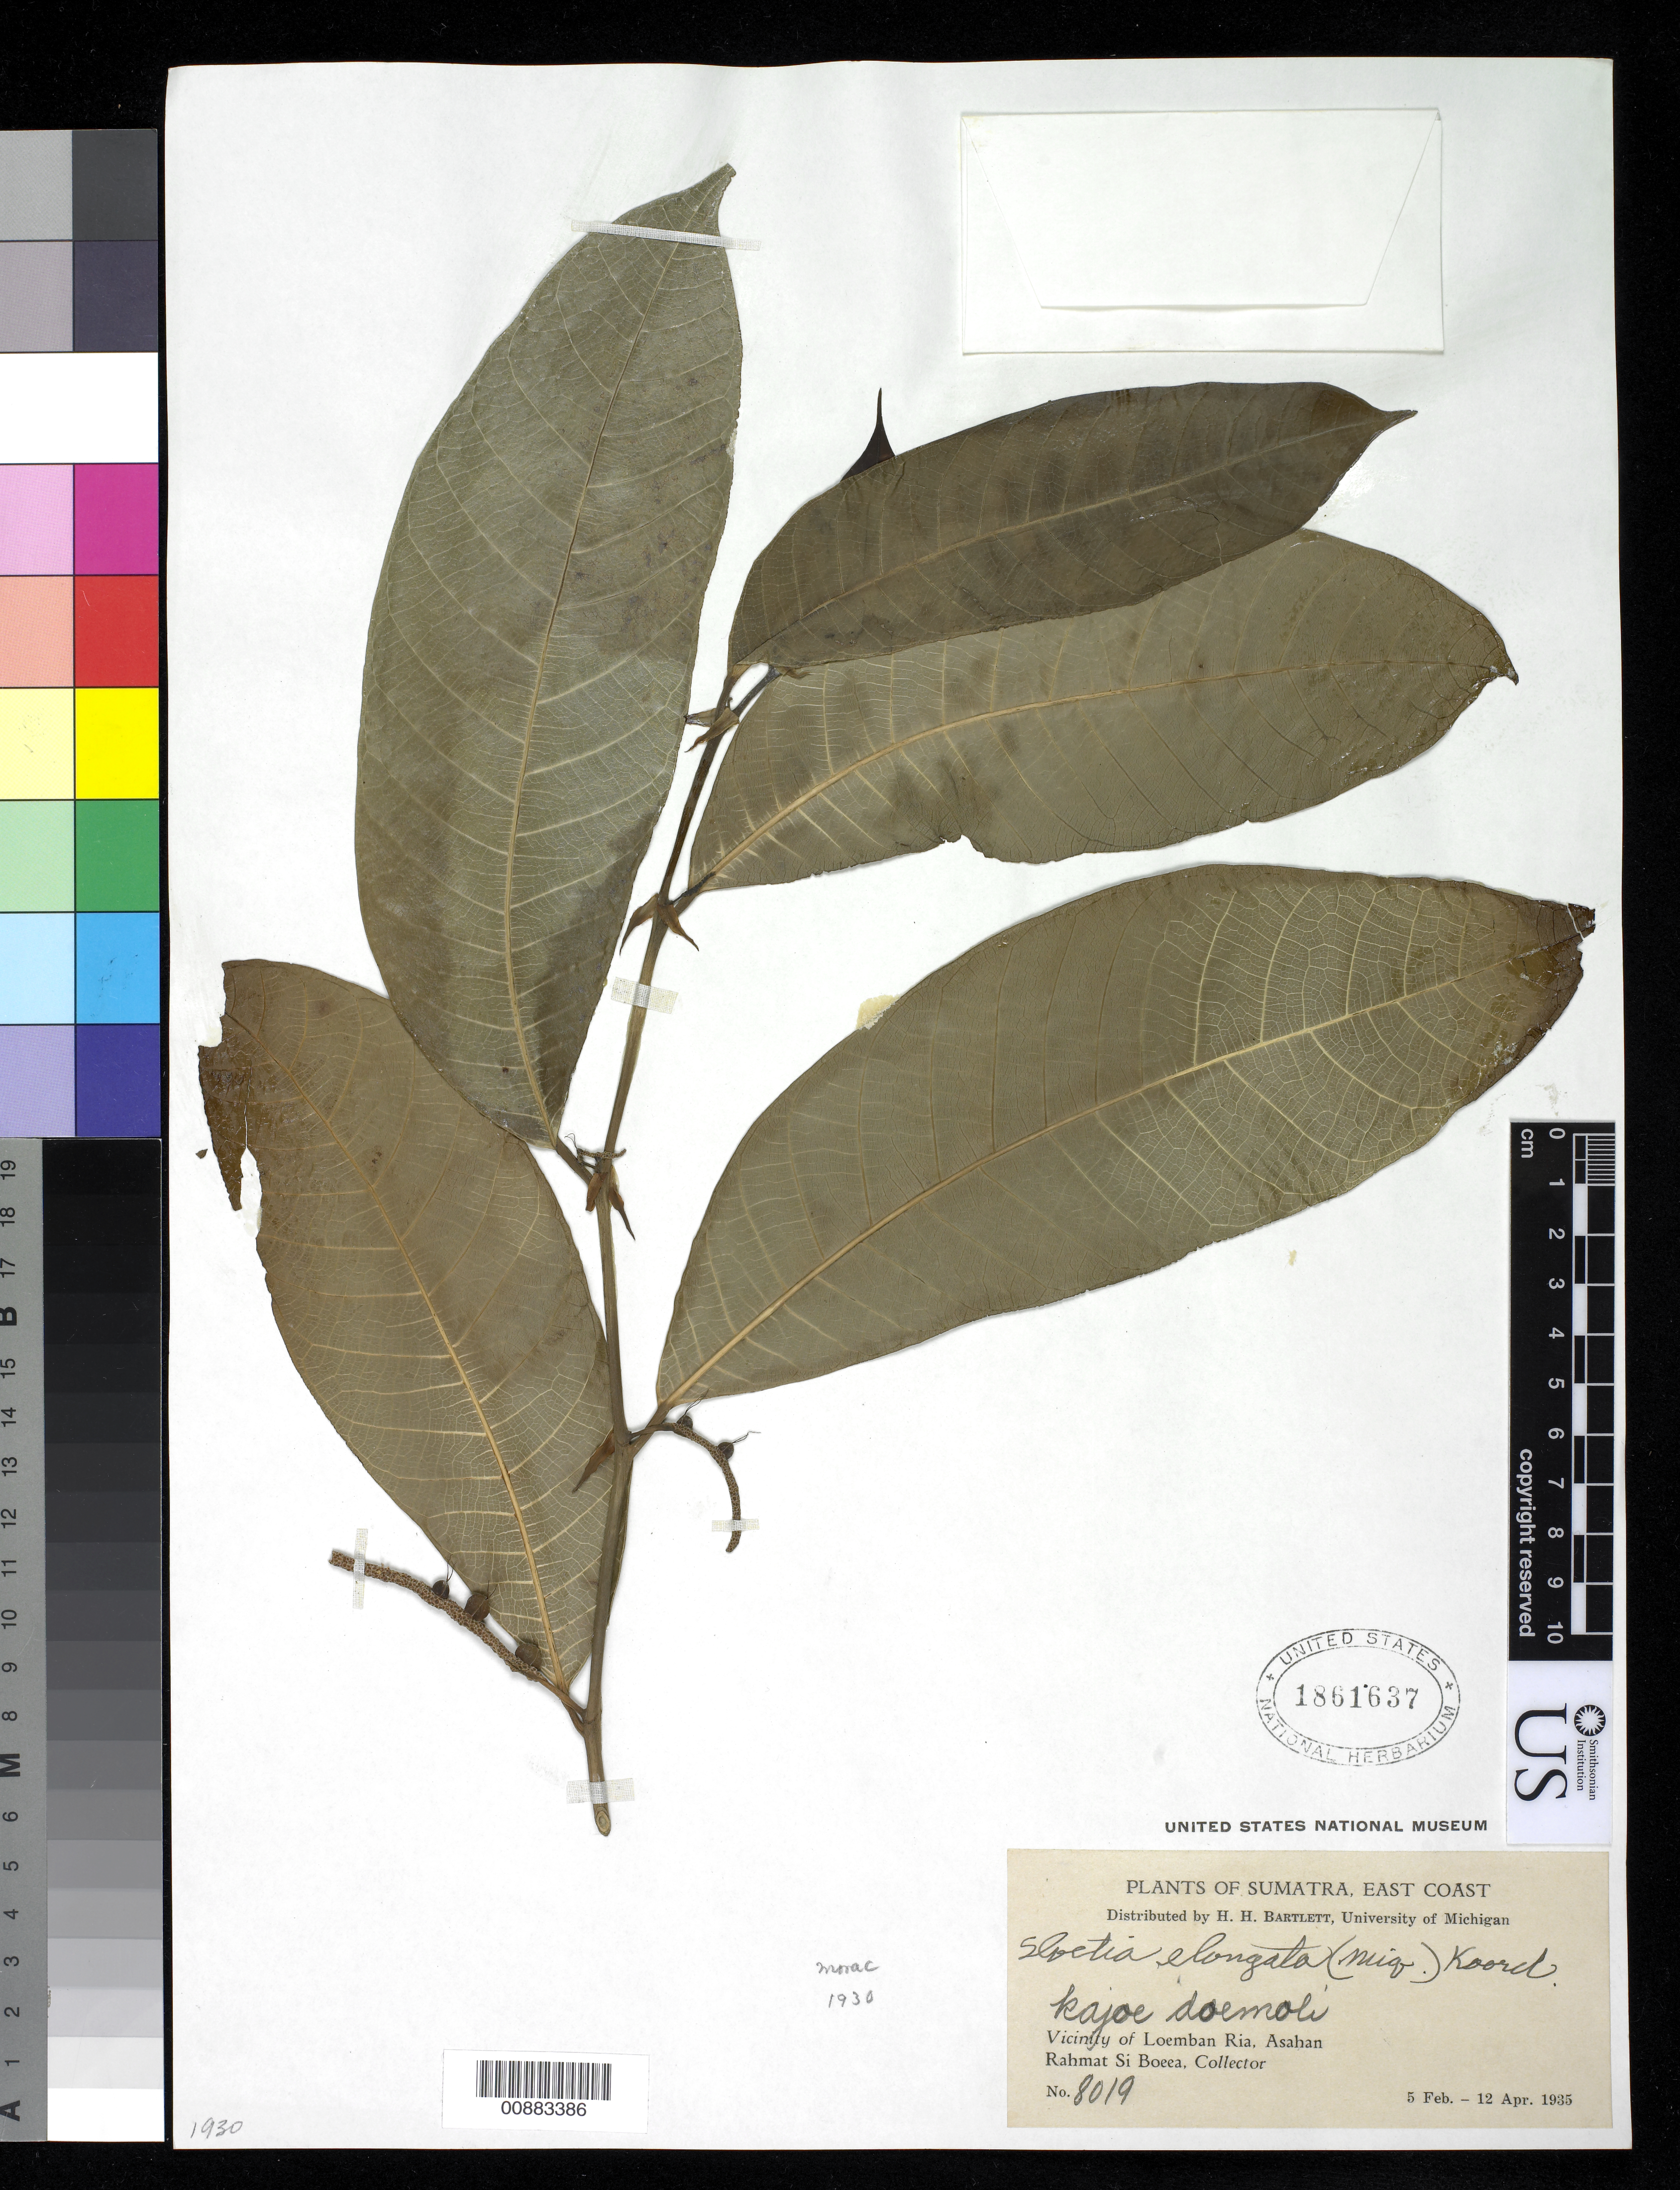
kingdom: Plantae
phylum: Tracheophyta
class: Magnoliopsida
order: Rosales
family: Moraceae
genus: Sloetia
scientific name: Sloetia elongata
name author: (Miq.) Koord.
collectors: Rahmat Si Boeea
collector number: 8019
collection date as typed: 05 Feb 1935 to 12 Apr 1935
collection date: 1935-02-05/1935-04-12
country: Indonesia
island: Sumatra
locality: In the vicinity of Loembam Ria, Asahan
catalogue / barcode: US 1861637